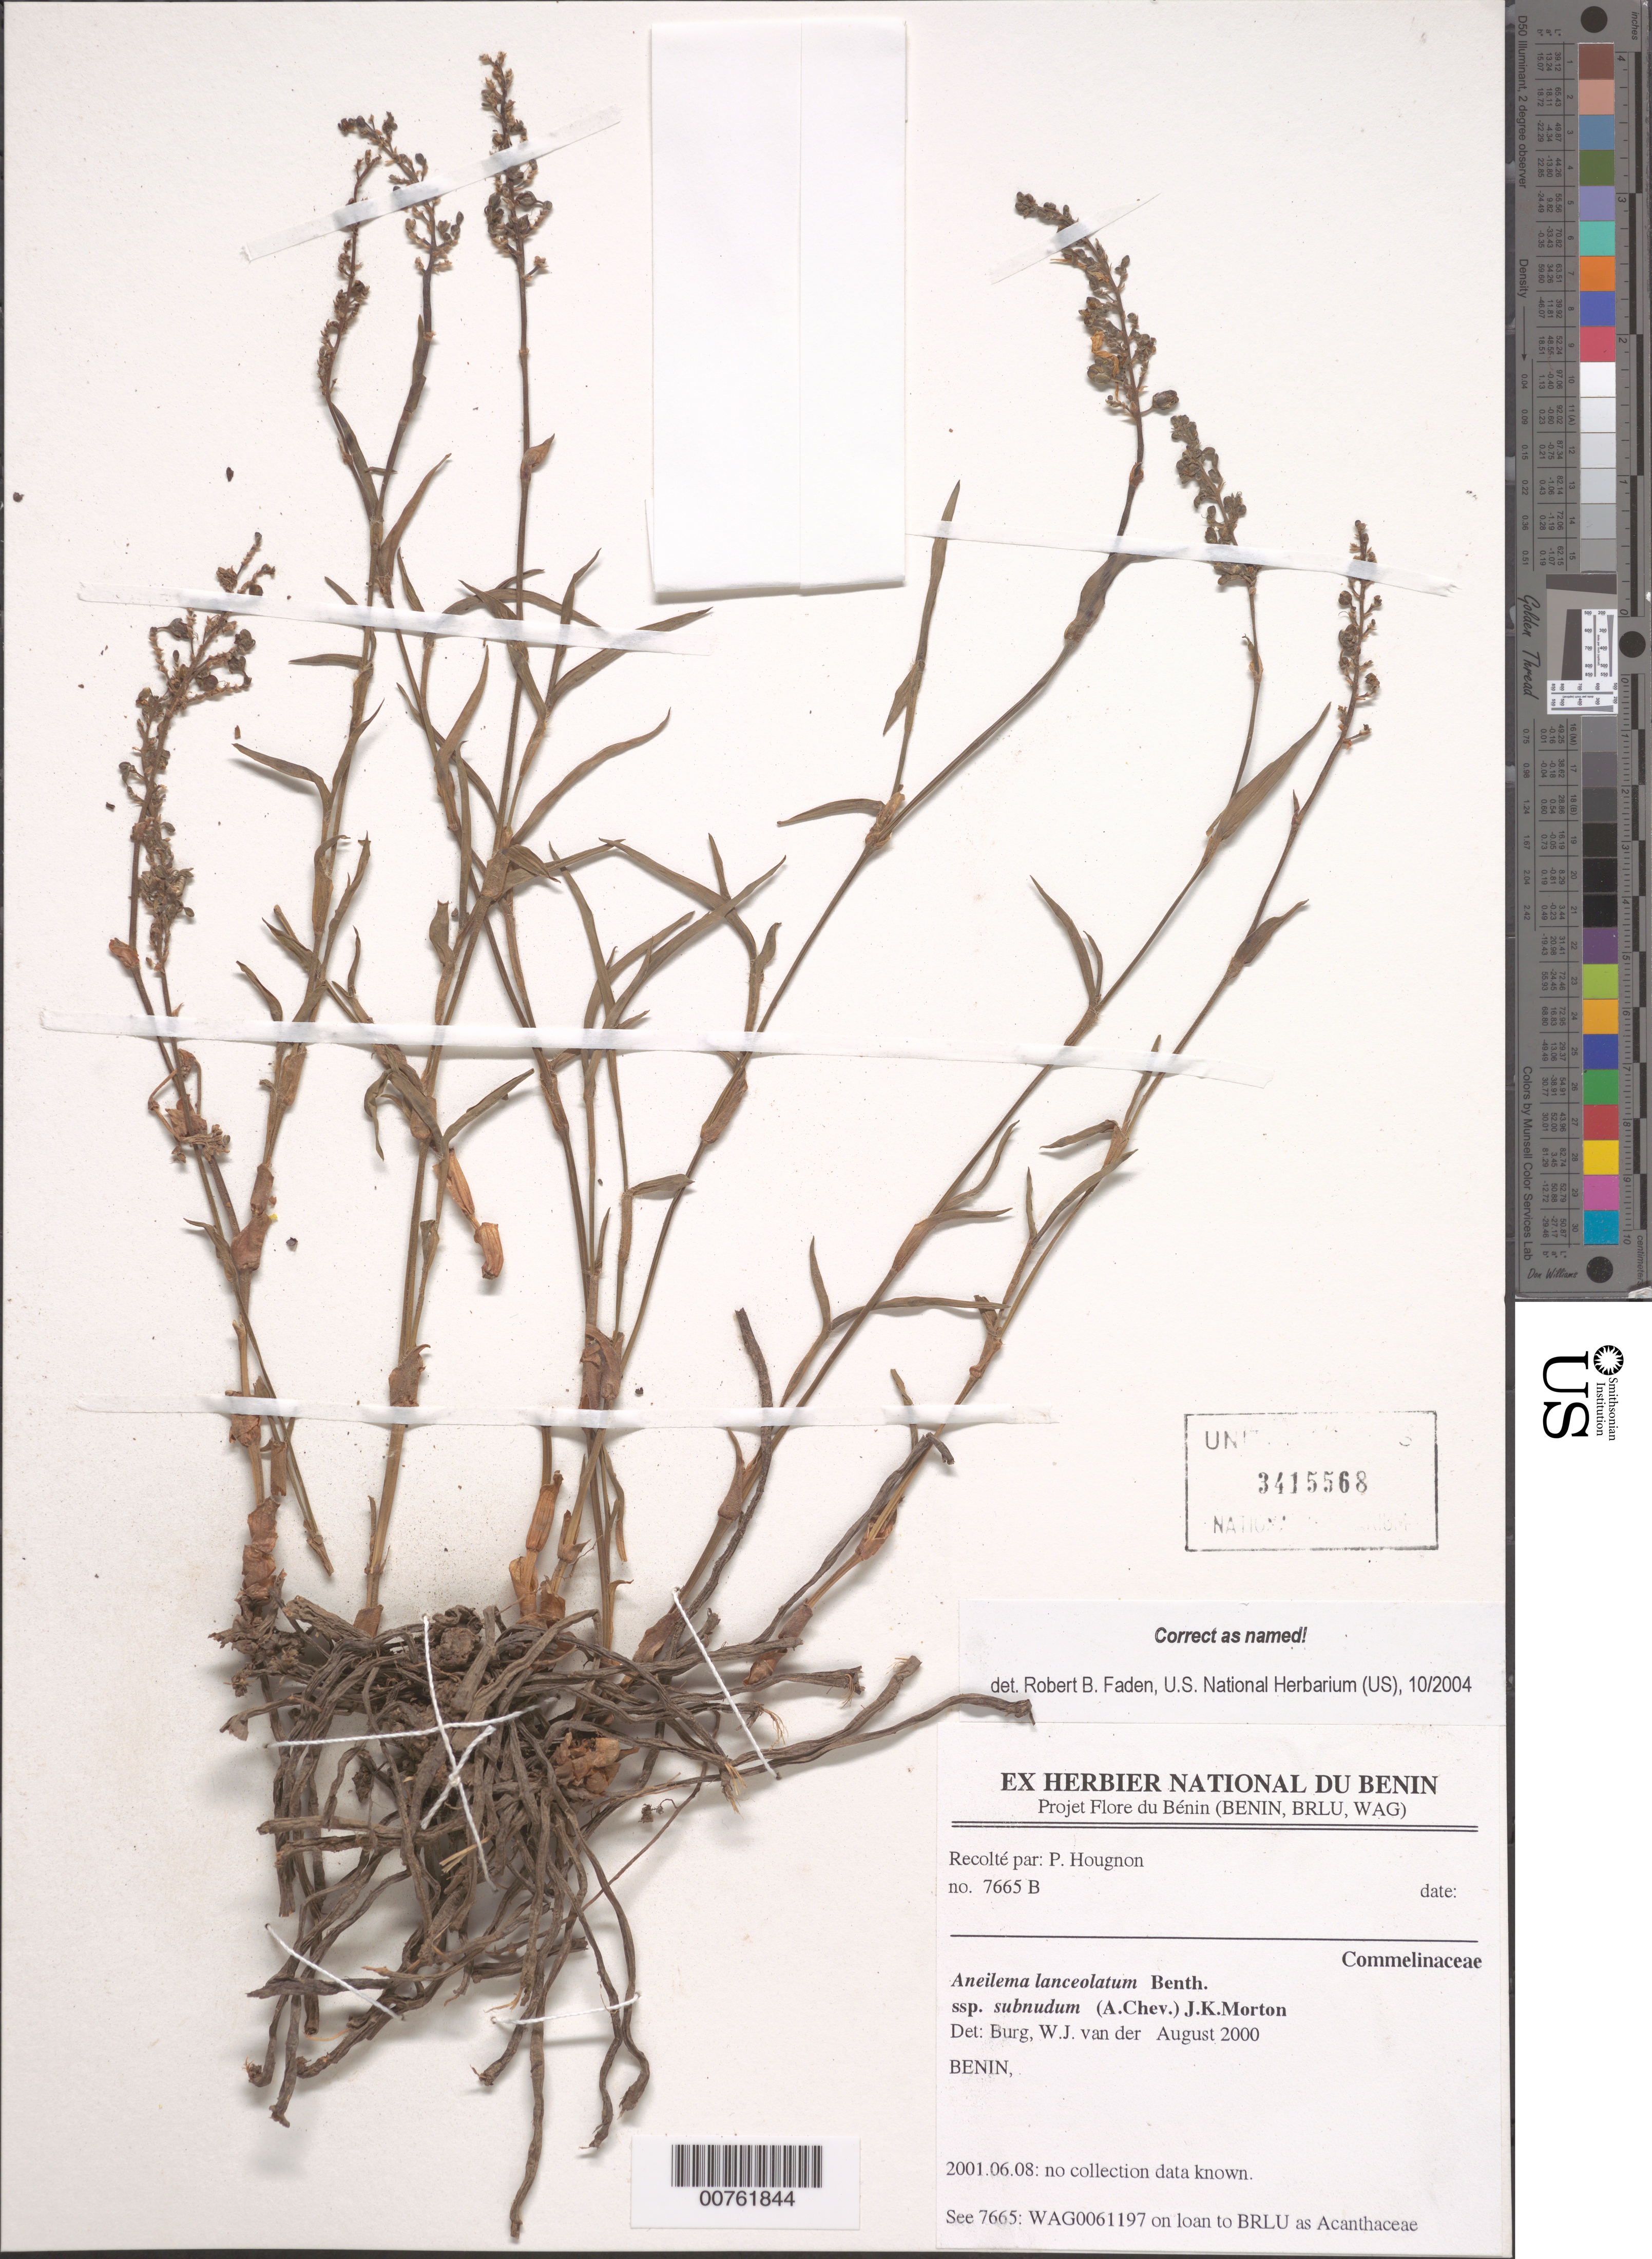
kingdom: Plantae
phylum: Tracheophyta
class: Liliopsida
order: Commelinales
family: Commelinaceae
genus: Aneilema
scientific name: Aneilema lanceolatum subsp. subnudum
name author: (A. Chev.) J.K. Morton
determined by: Faden, Robert B., (US), Smithsonian Institution - National Museum of Natural History (UNITED STATES)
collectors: P. Hougnon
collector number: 7665B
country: Benin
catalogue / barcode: US 3415568